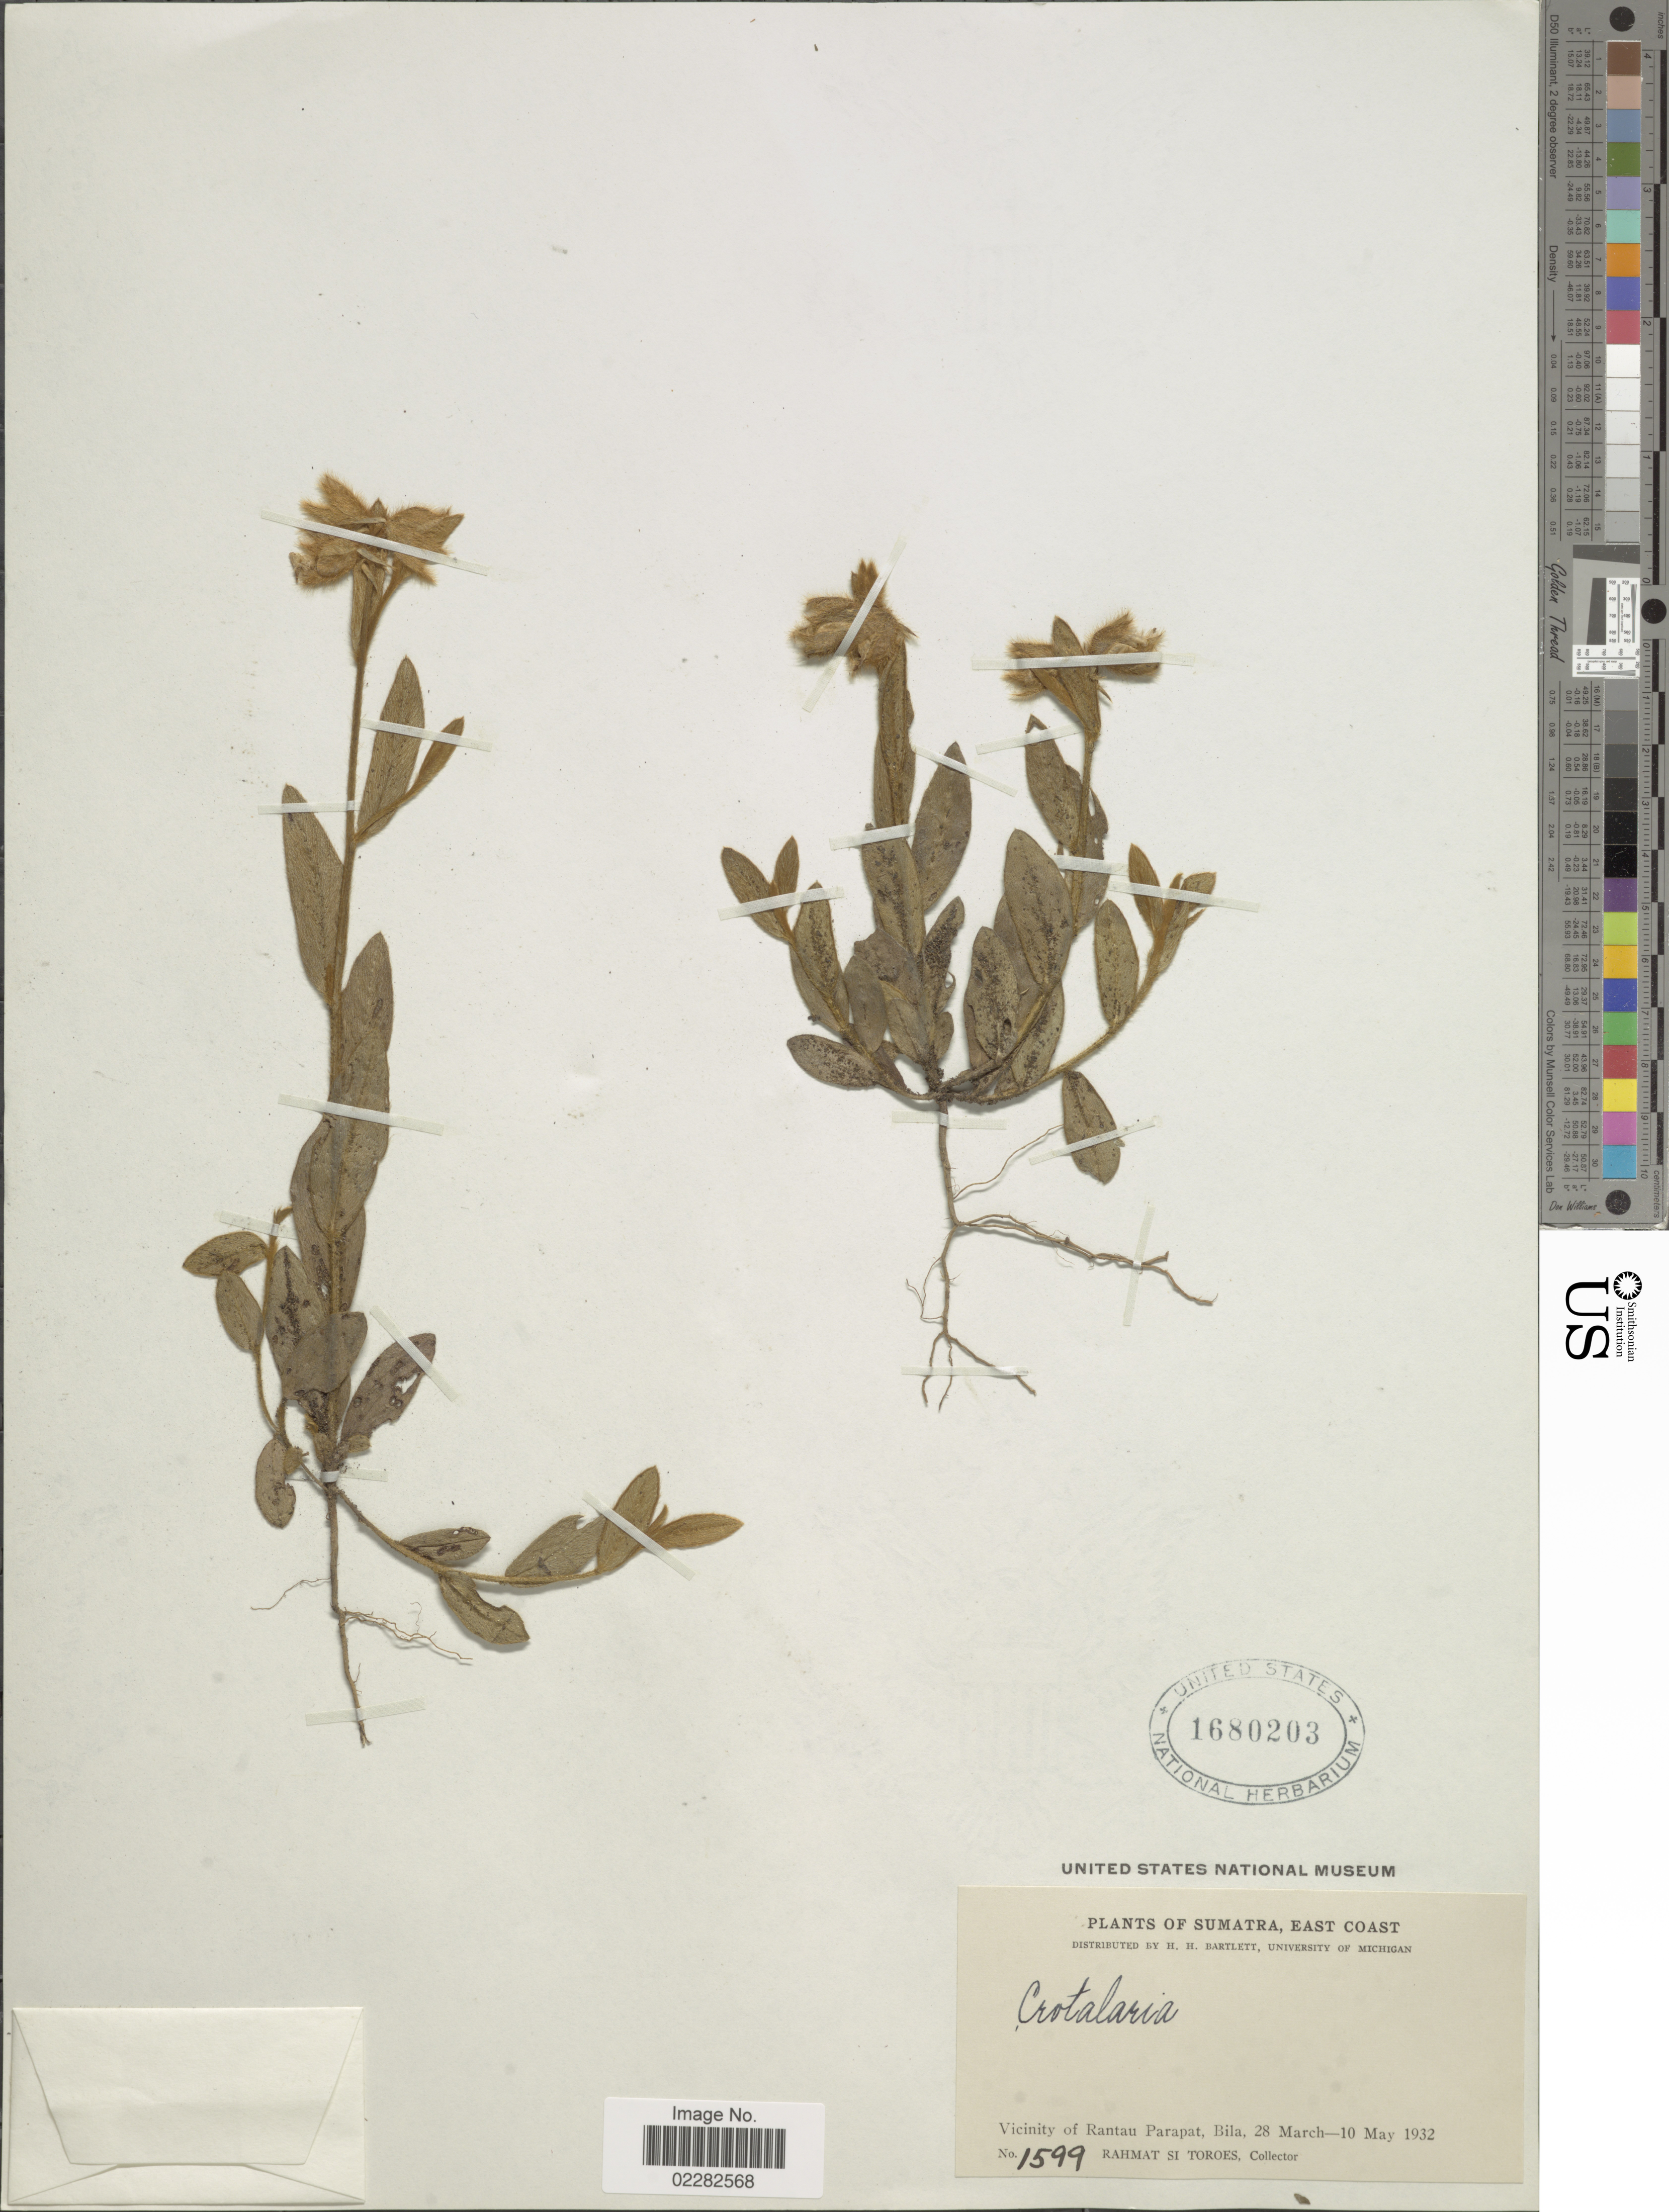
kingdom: Plantae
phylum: Tracheophyta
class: Magnoliopsida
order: Fabales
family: Fabaceae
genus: Crotalaria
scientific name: Crotalaria sessilifolia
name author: L.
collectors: Rahmat Si Boeea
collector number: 1599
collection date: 1932-03-28/1932-05-10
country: Indonesia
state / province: Sumatra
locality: East Coast, Vicinity of Rantau Parapat, Bila.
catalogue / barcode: US 1680203